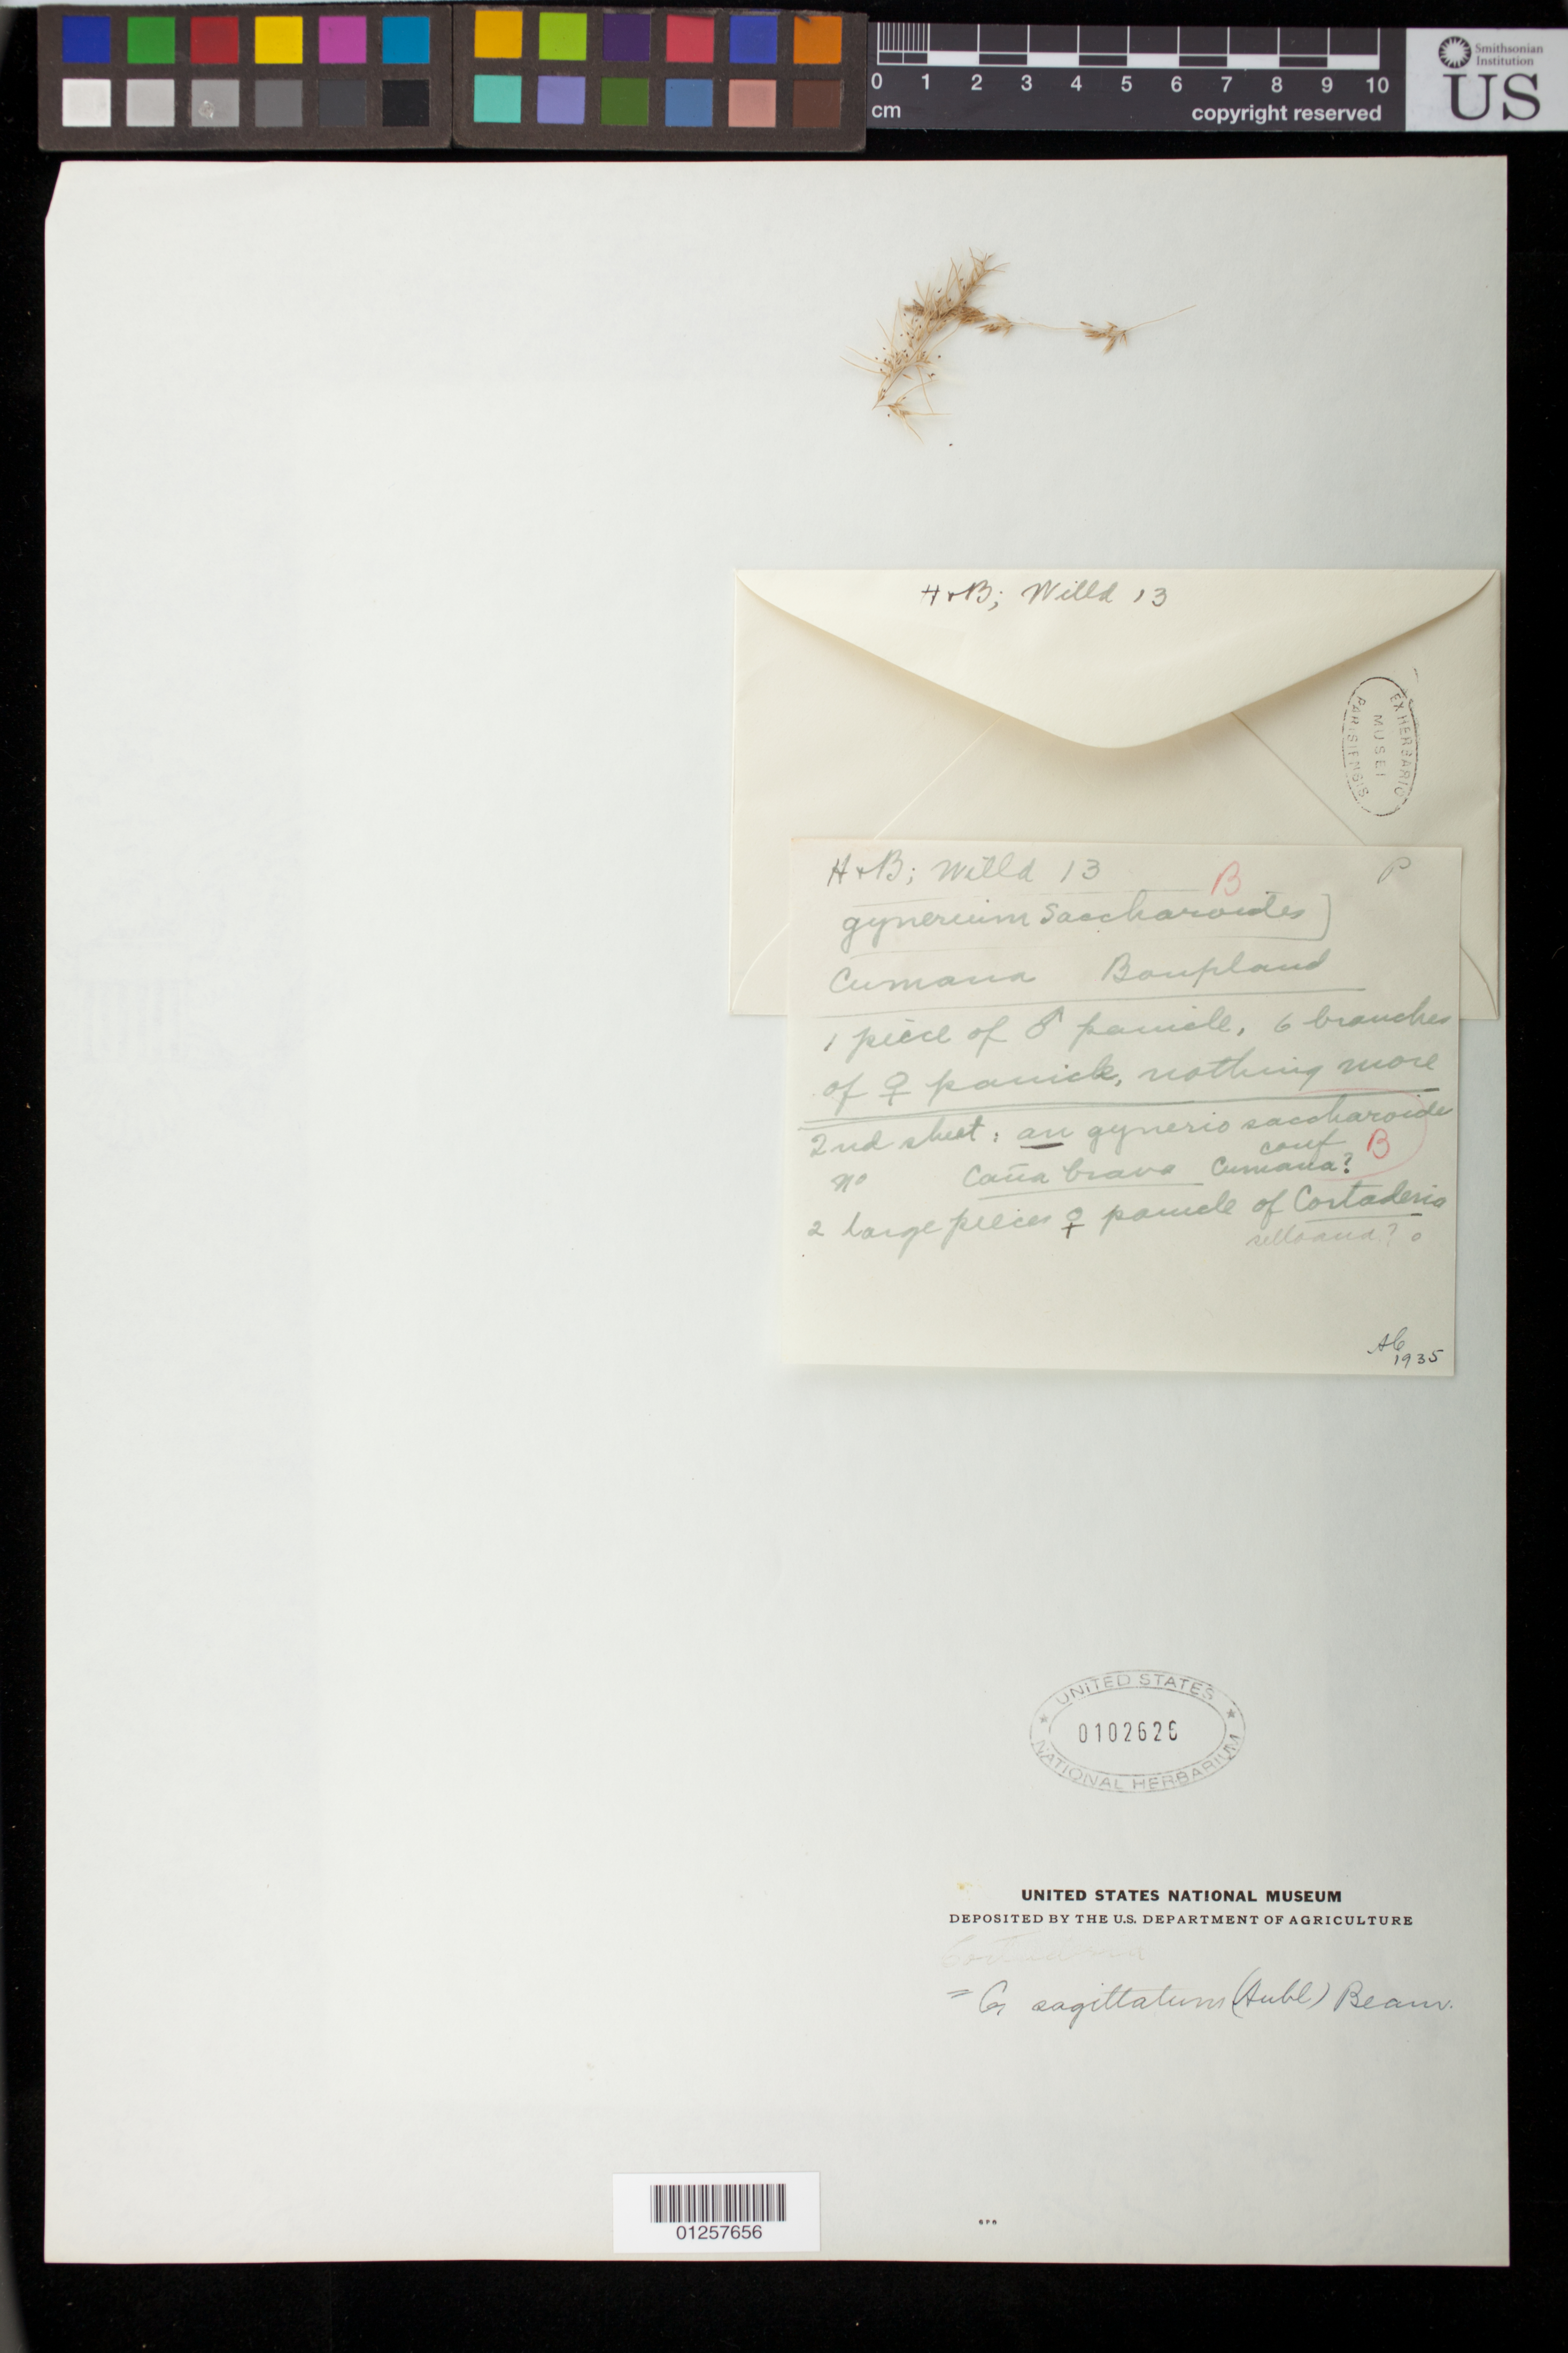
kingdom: Plantae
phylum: Tracheophyta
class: Liliopsida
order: Poales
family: Poaceae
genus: Gynerium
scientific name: Gynerium saccharoides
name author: Humb. & Bonpl.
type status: Isotype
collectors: A. J. A. Bonpland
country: Venezuela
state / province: Sucre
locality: Cumaná.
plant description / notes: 1 piece of male panicle, 6 branches of female panicle, othing more; 2nd sheet, an gyneriuo saccharoides; no cania bravo cumana? 2 large pieces female panicle of Cortaderia. AC 1935.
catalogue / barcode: US 102626